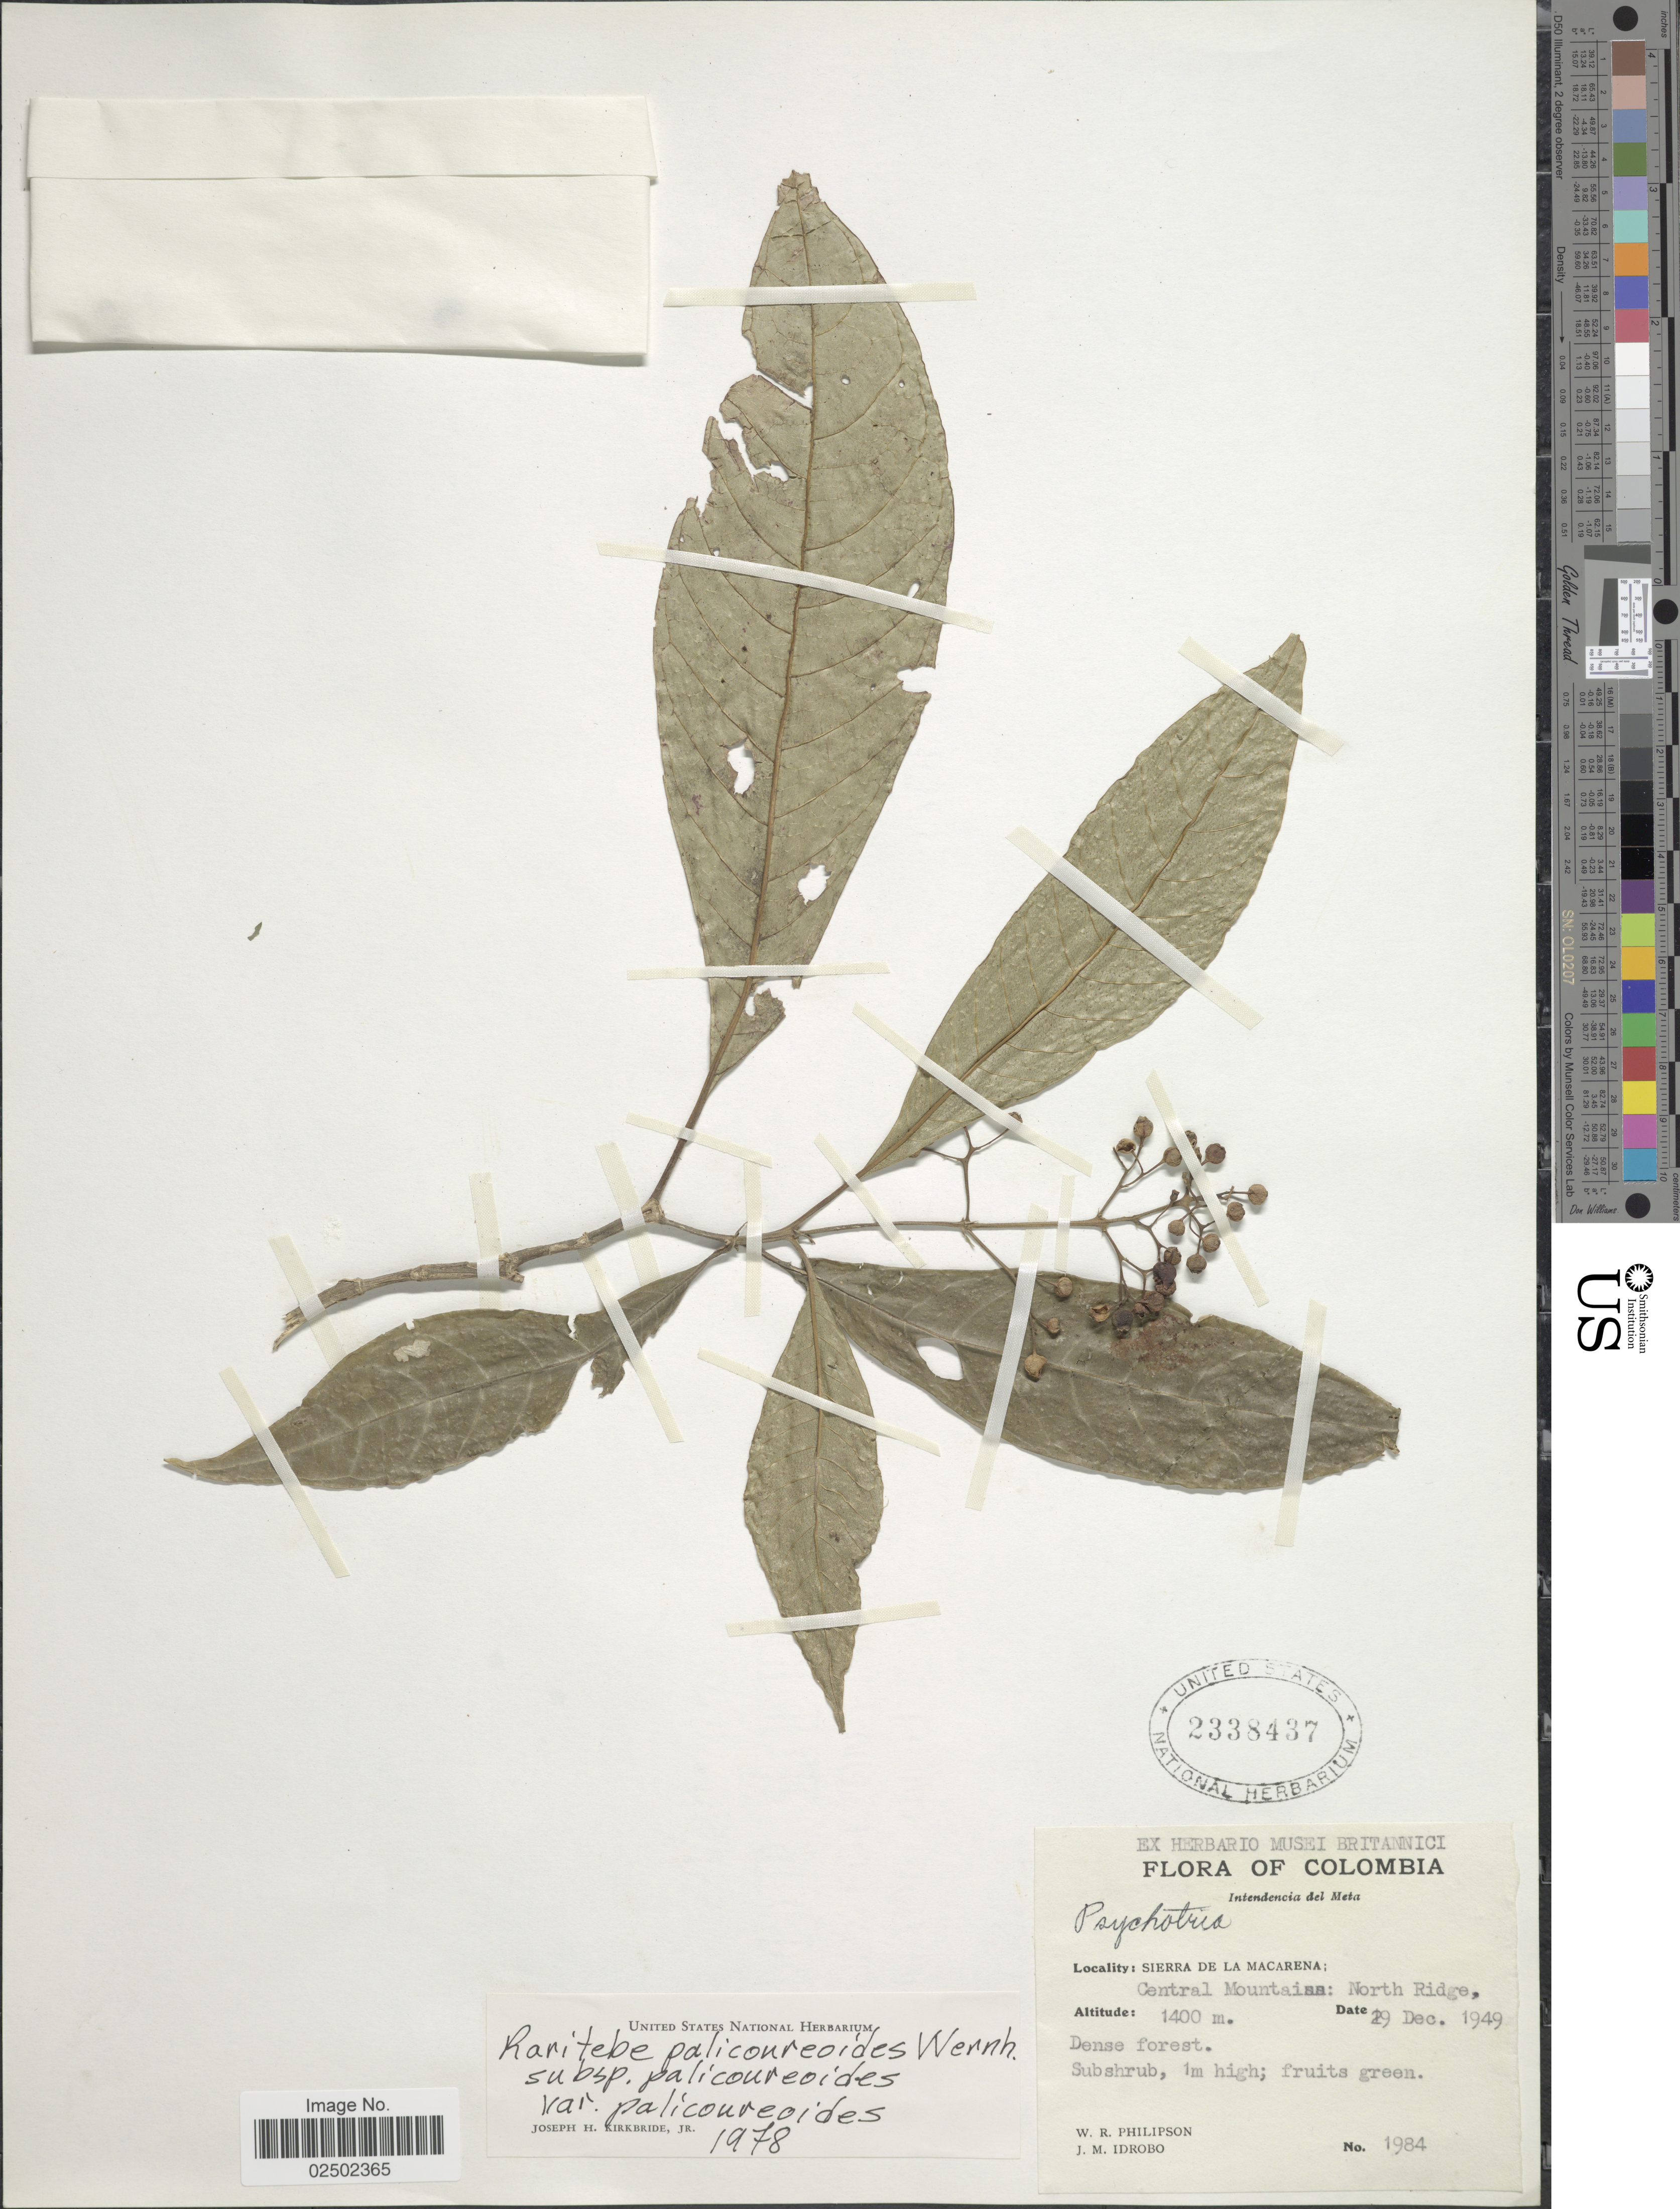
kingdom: Plantae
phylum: Tracheophyta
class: Magnoliopsida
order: Gentianales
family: Rubiaceae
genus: Raritebe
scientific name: Raritebe palicoureoides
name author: Wernham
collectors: W. R. Philipson & J. M. Idrobo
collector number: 1984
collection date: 1949-12-29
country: Colombia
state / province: Meta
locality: Sierra de La Macarena: Central Mountains North Ridge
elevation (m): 1400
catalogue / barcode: US 2338437